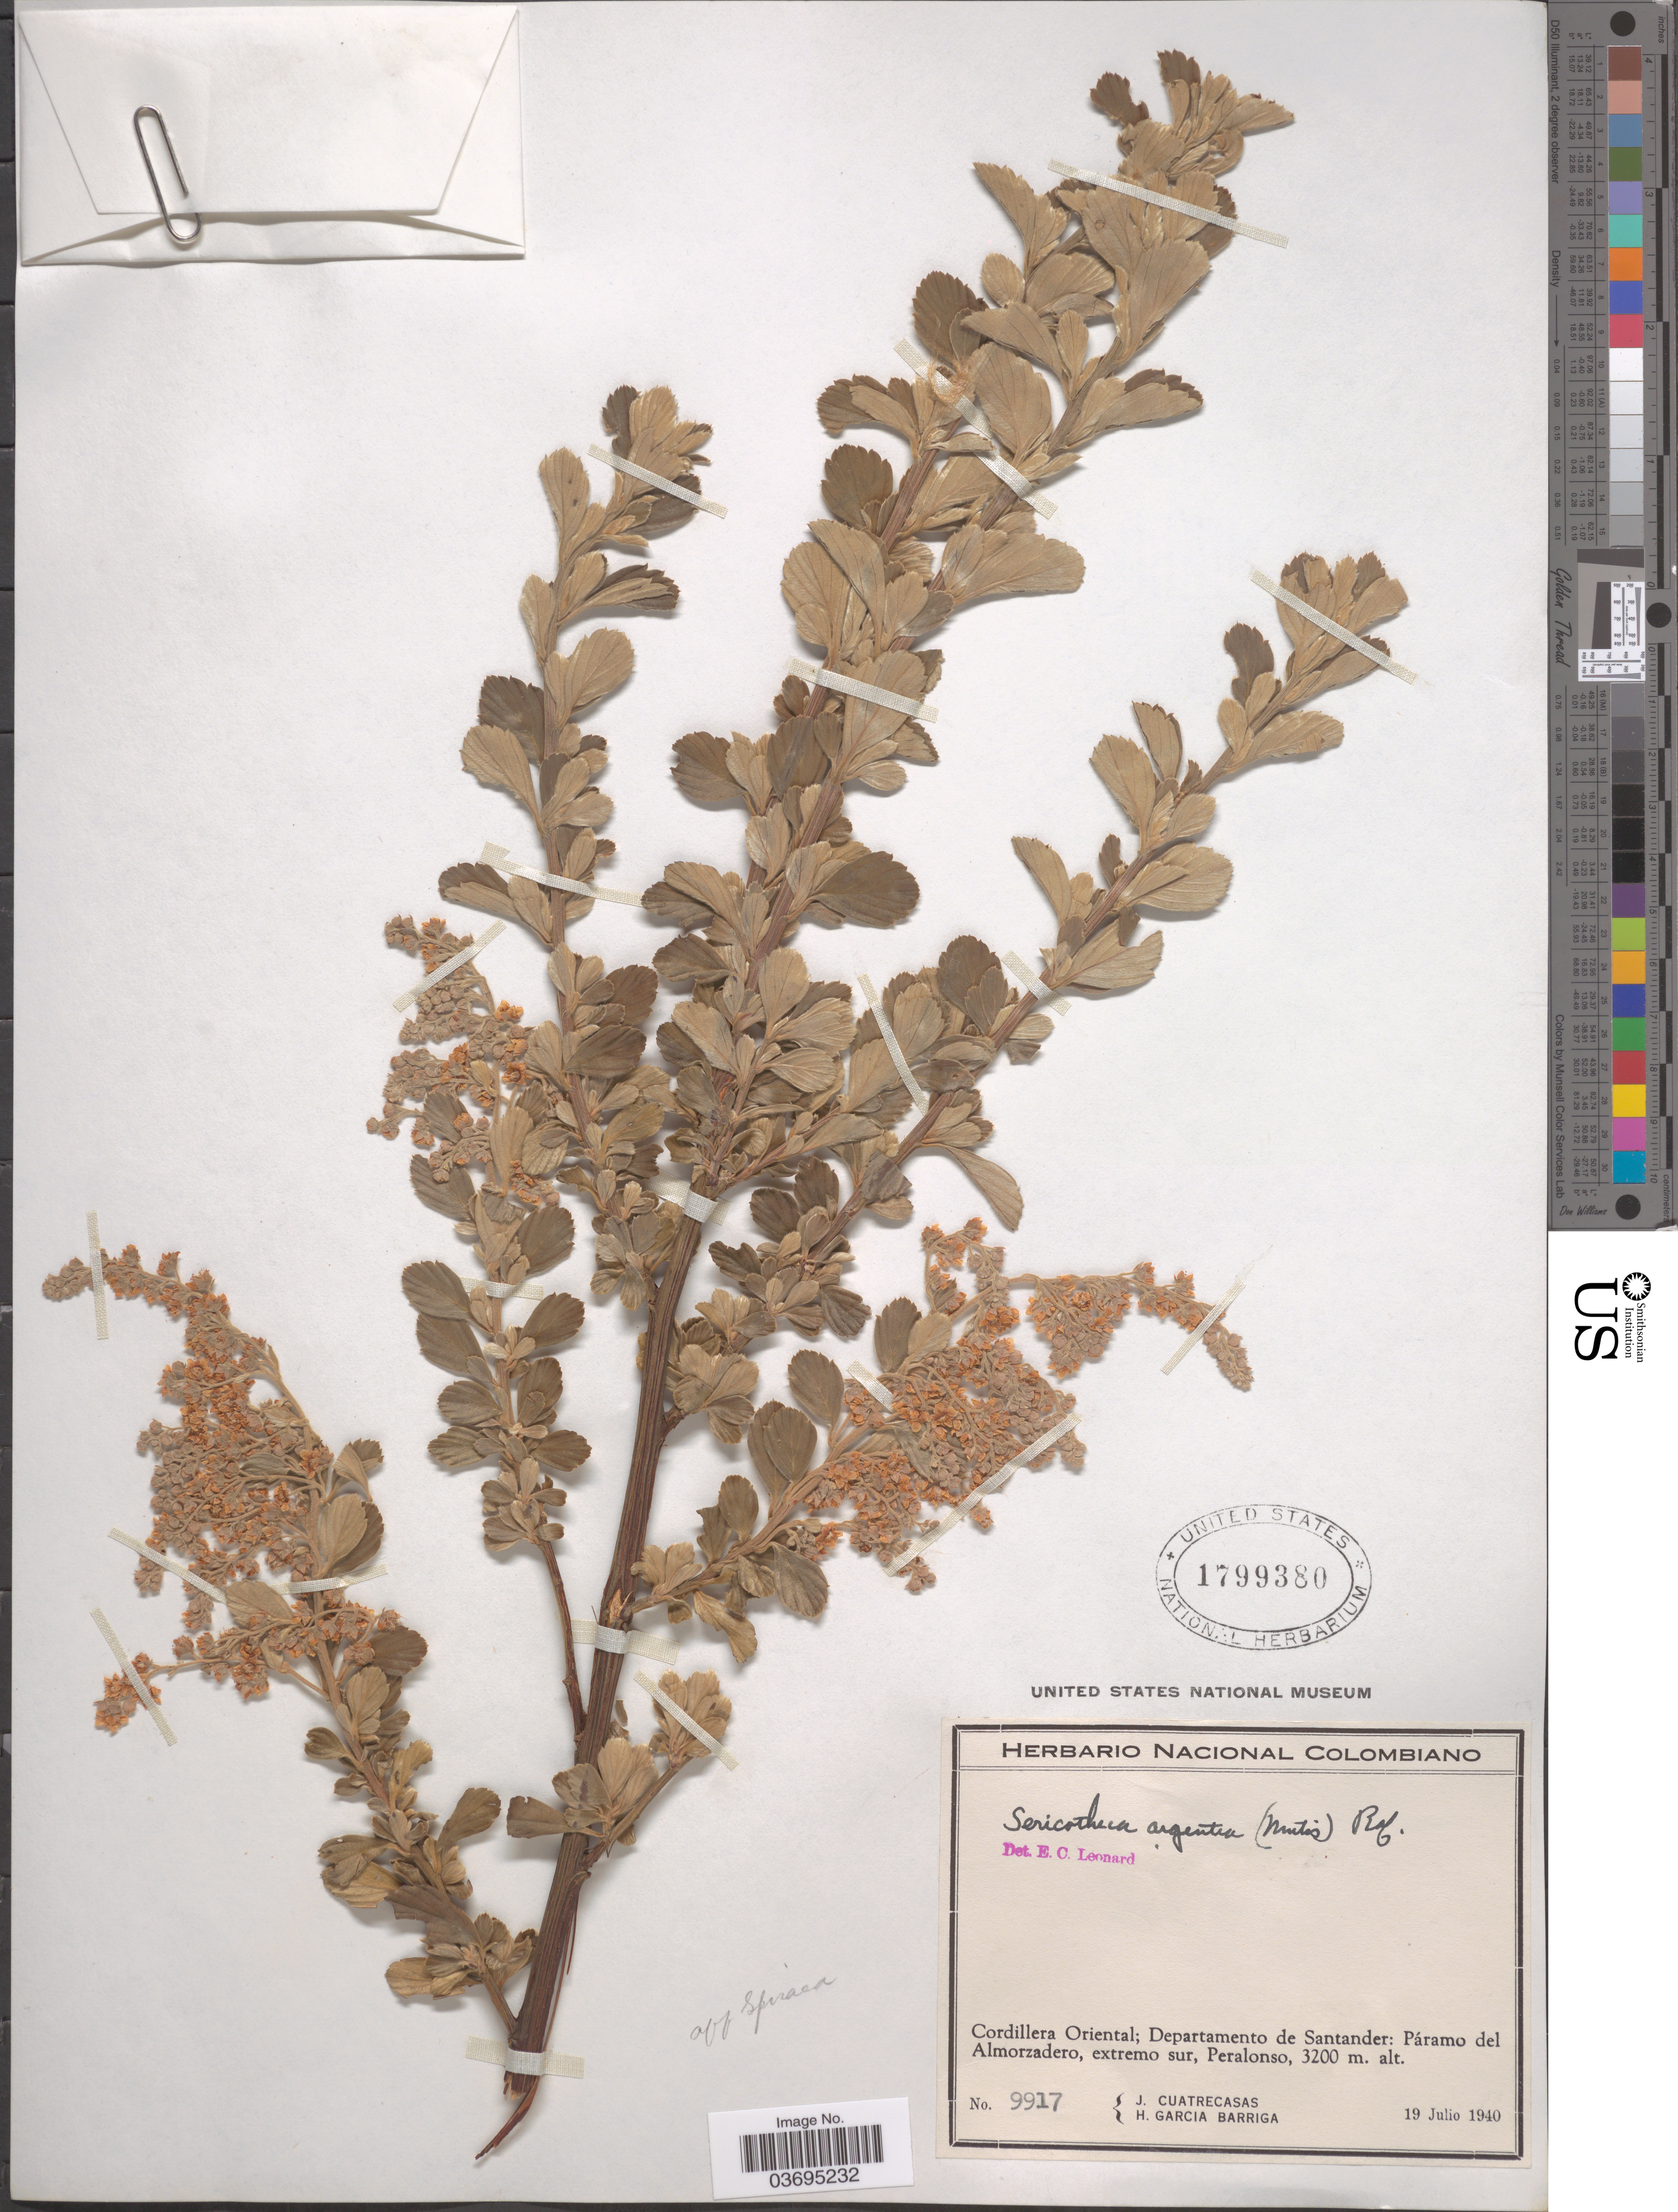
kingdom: Plantae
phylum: Tracheophyta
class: Magnoliopsida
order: Rosales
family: Rosaceae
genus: Holodiscus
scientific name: Holodiscus argenteus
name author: (L. f.) Maxim.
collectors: J. Cuatrecasas & H. García Barriga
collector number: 9917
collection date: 1940-07-19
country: Colombia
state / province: Santander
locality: Cordillera Oriental; Departamento de Santander: Páramo del Almorzadero, extremo sur, Peralonso.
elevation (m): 3200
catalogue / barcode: US 1799380